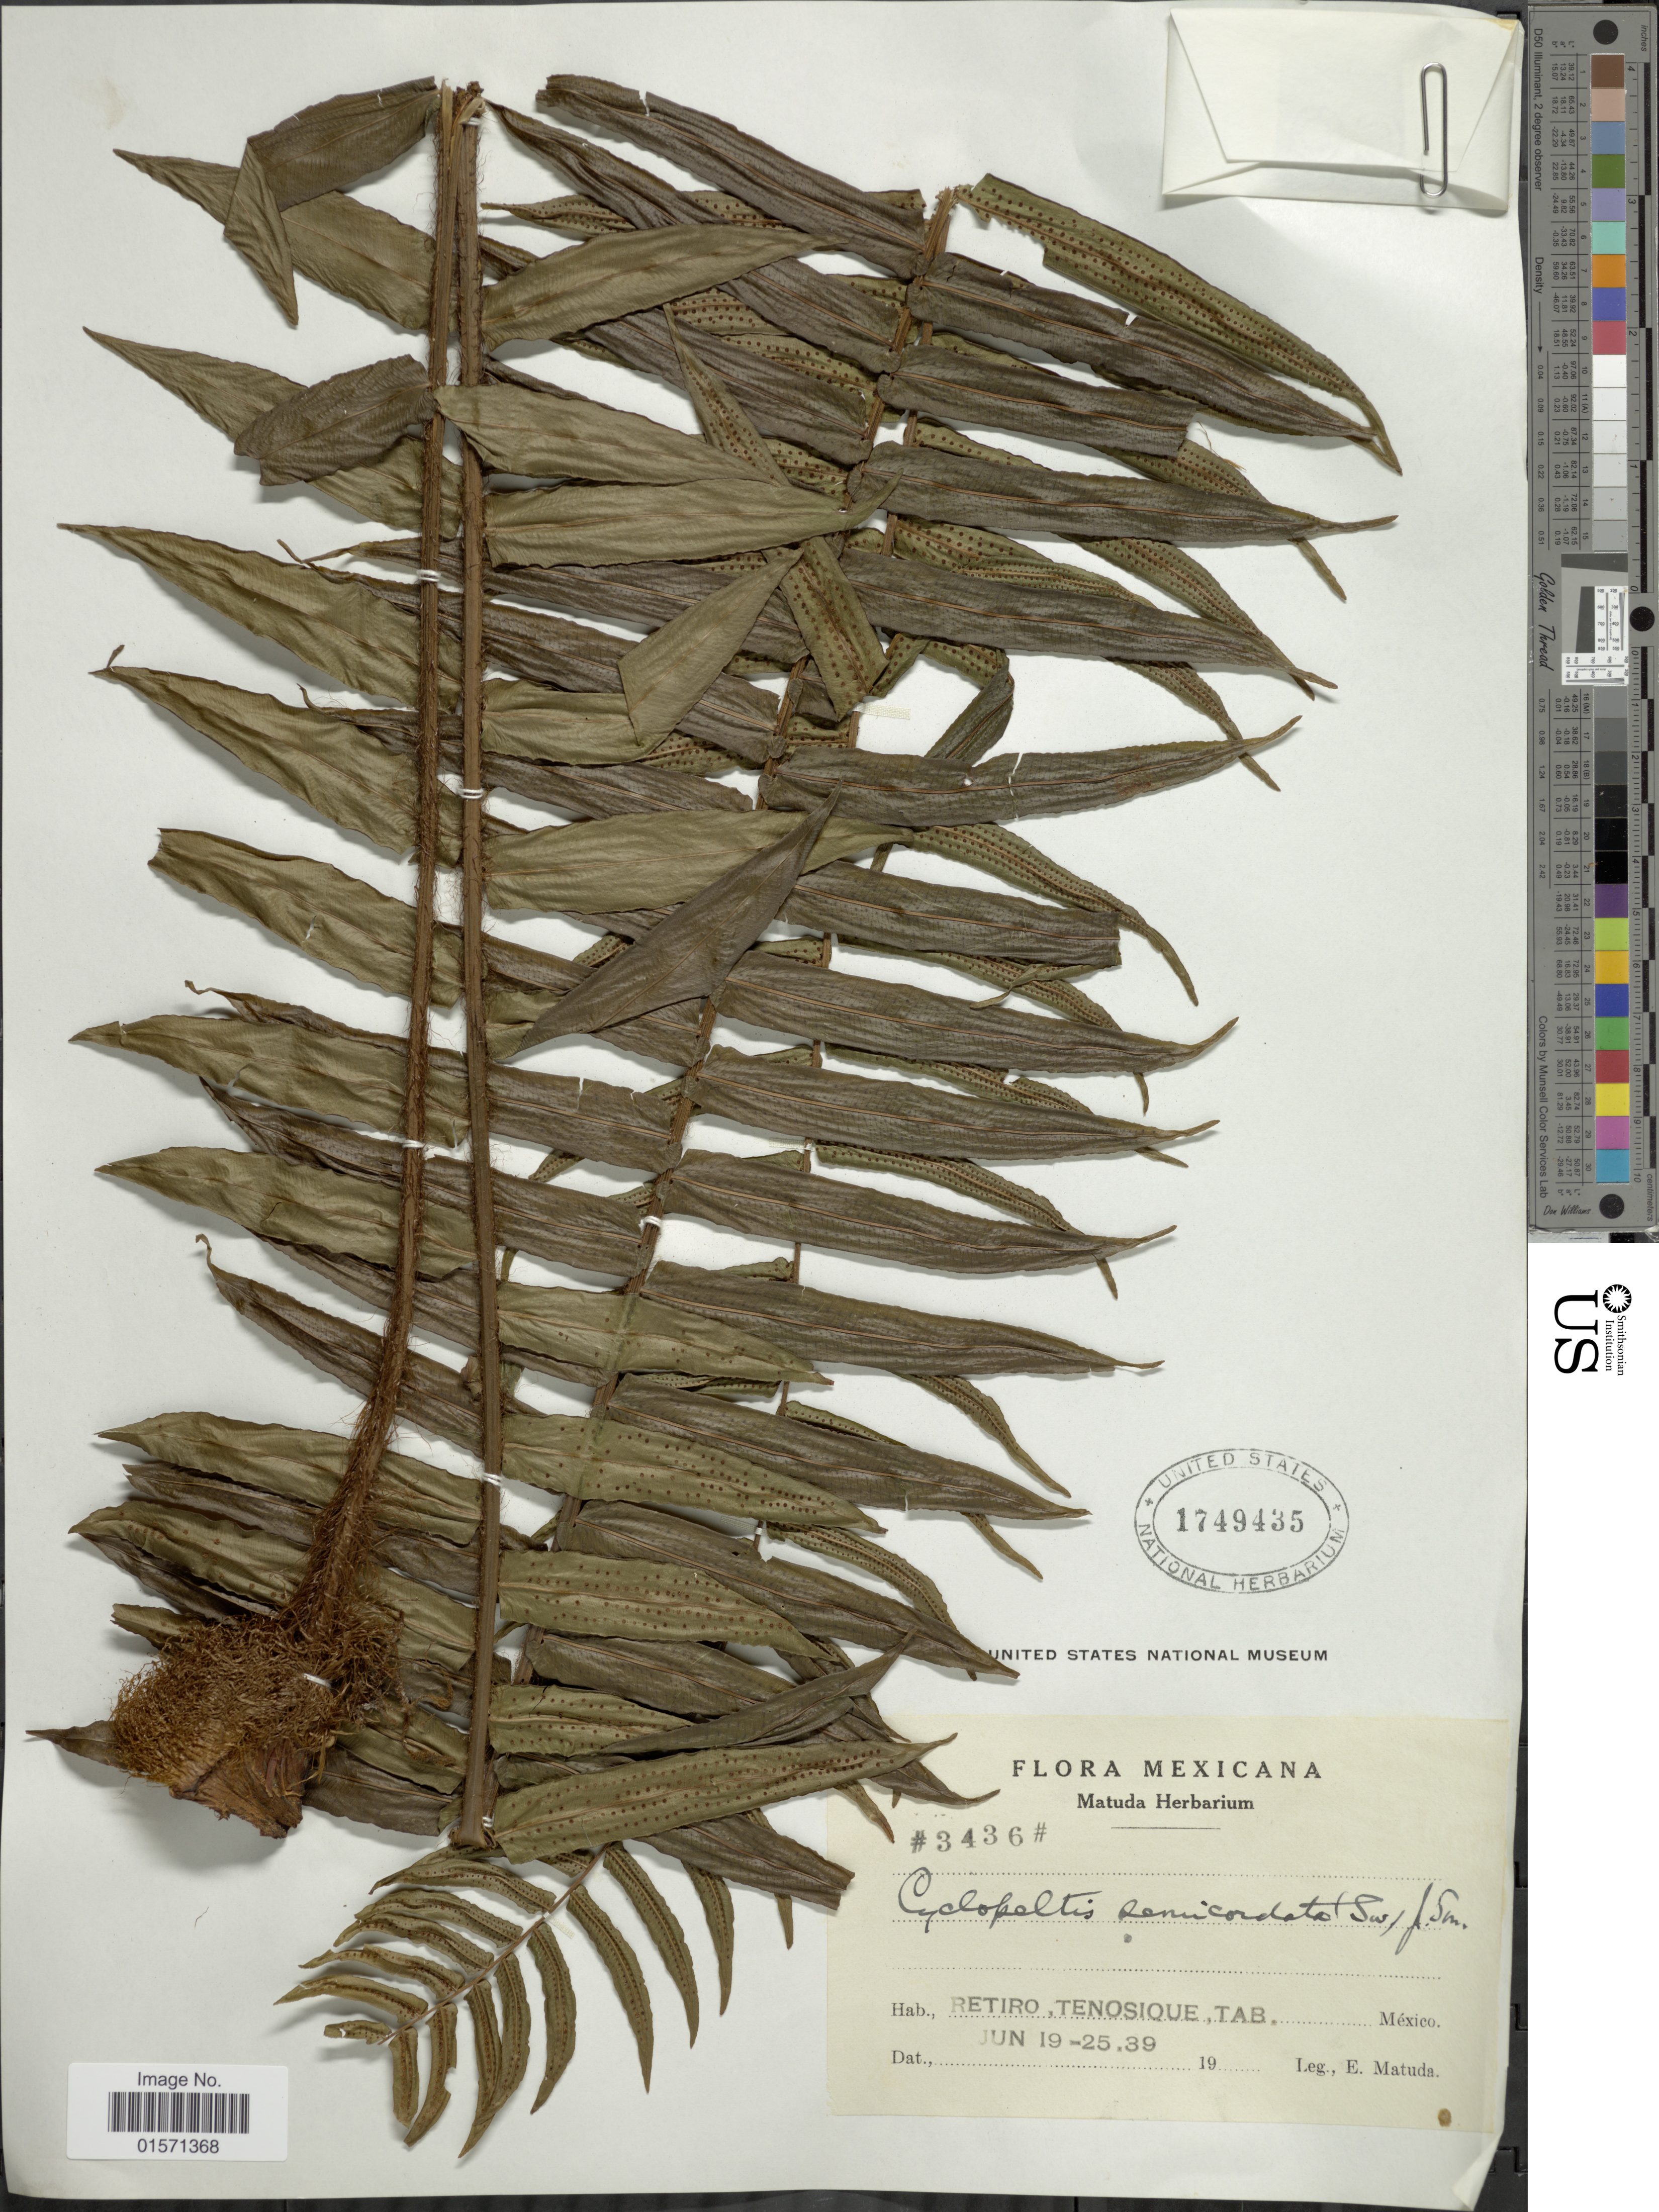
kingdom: Plantae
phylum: Tracheophyta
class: Polypodiopsida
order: Polypodiales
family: Lomariopsidaceae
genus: Cyclopeltis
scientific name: Cyclopeltis semicordata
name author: (Sw.) J. Sm.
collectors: E. Matuda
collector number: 3436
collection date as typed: Transcribed d/m/y: 19/6/39 to 25/6/39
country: Mexico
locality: Retiro, Tenosique,Tab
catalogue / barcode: US 1749435